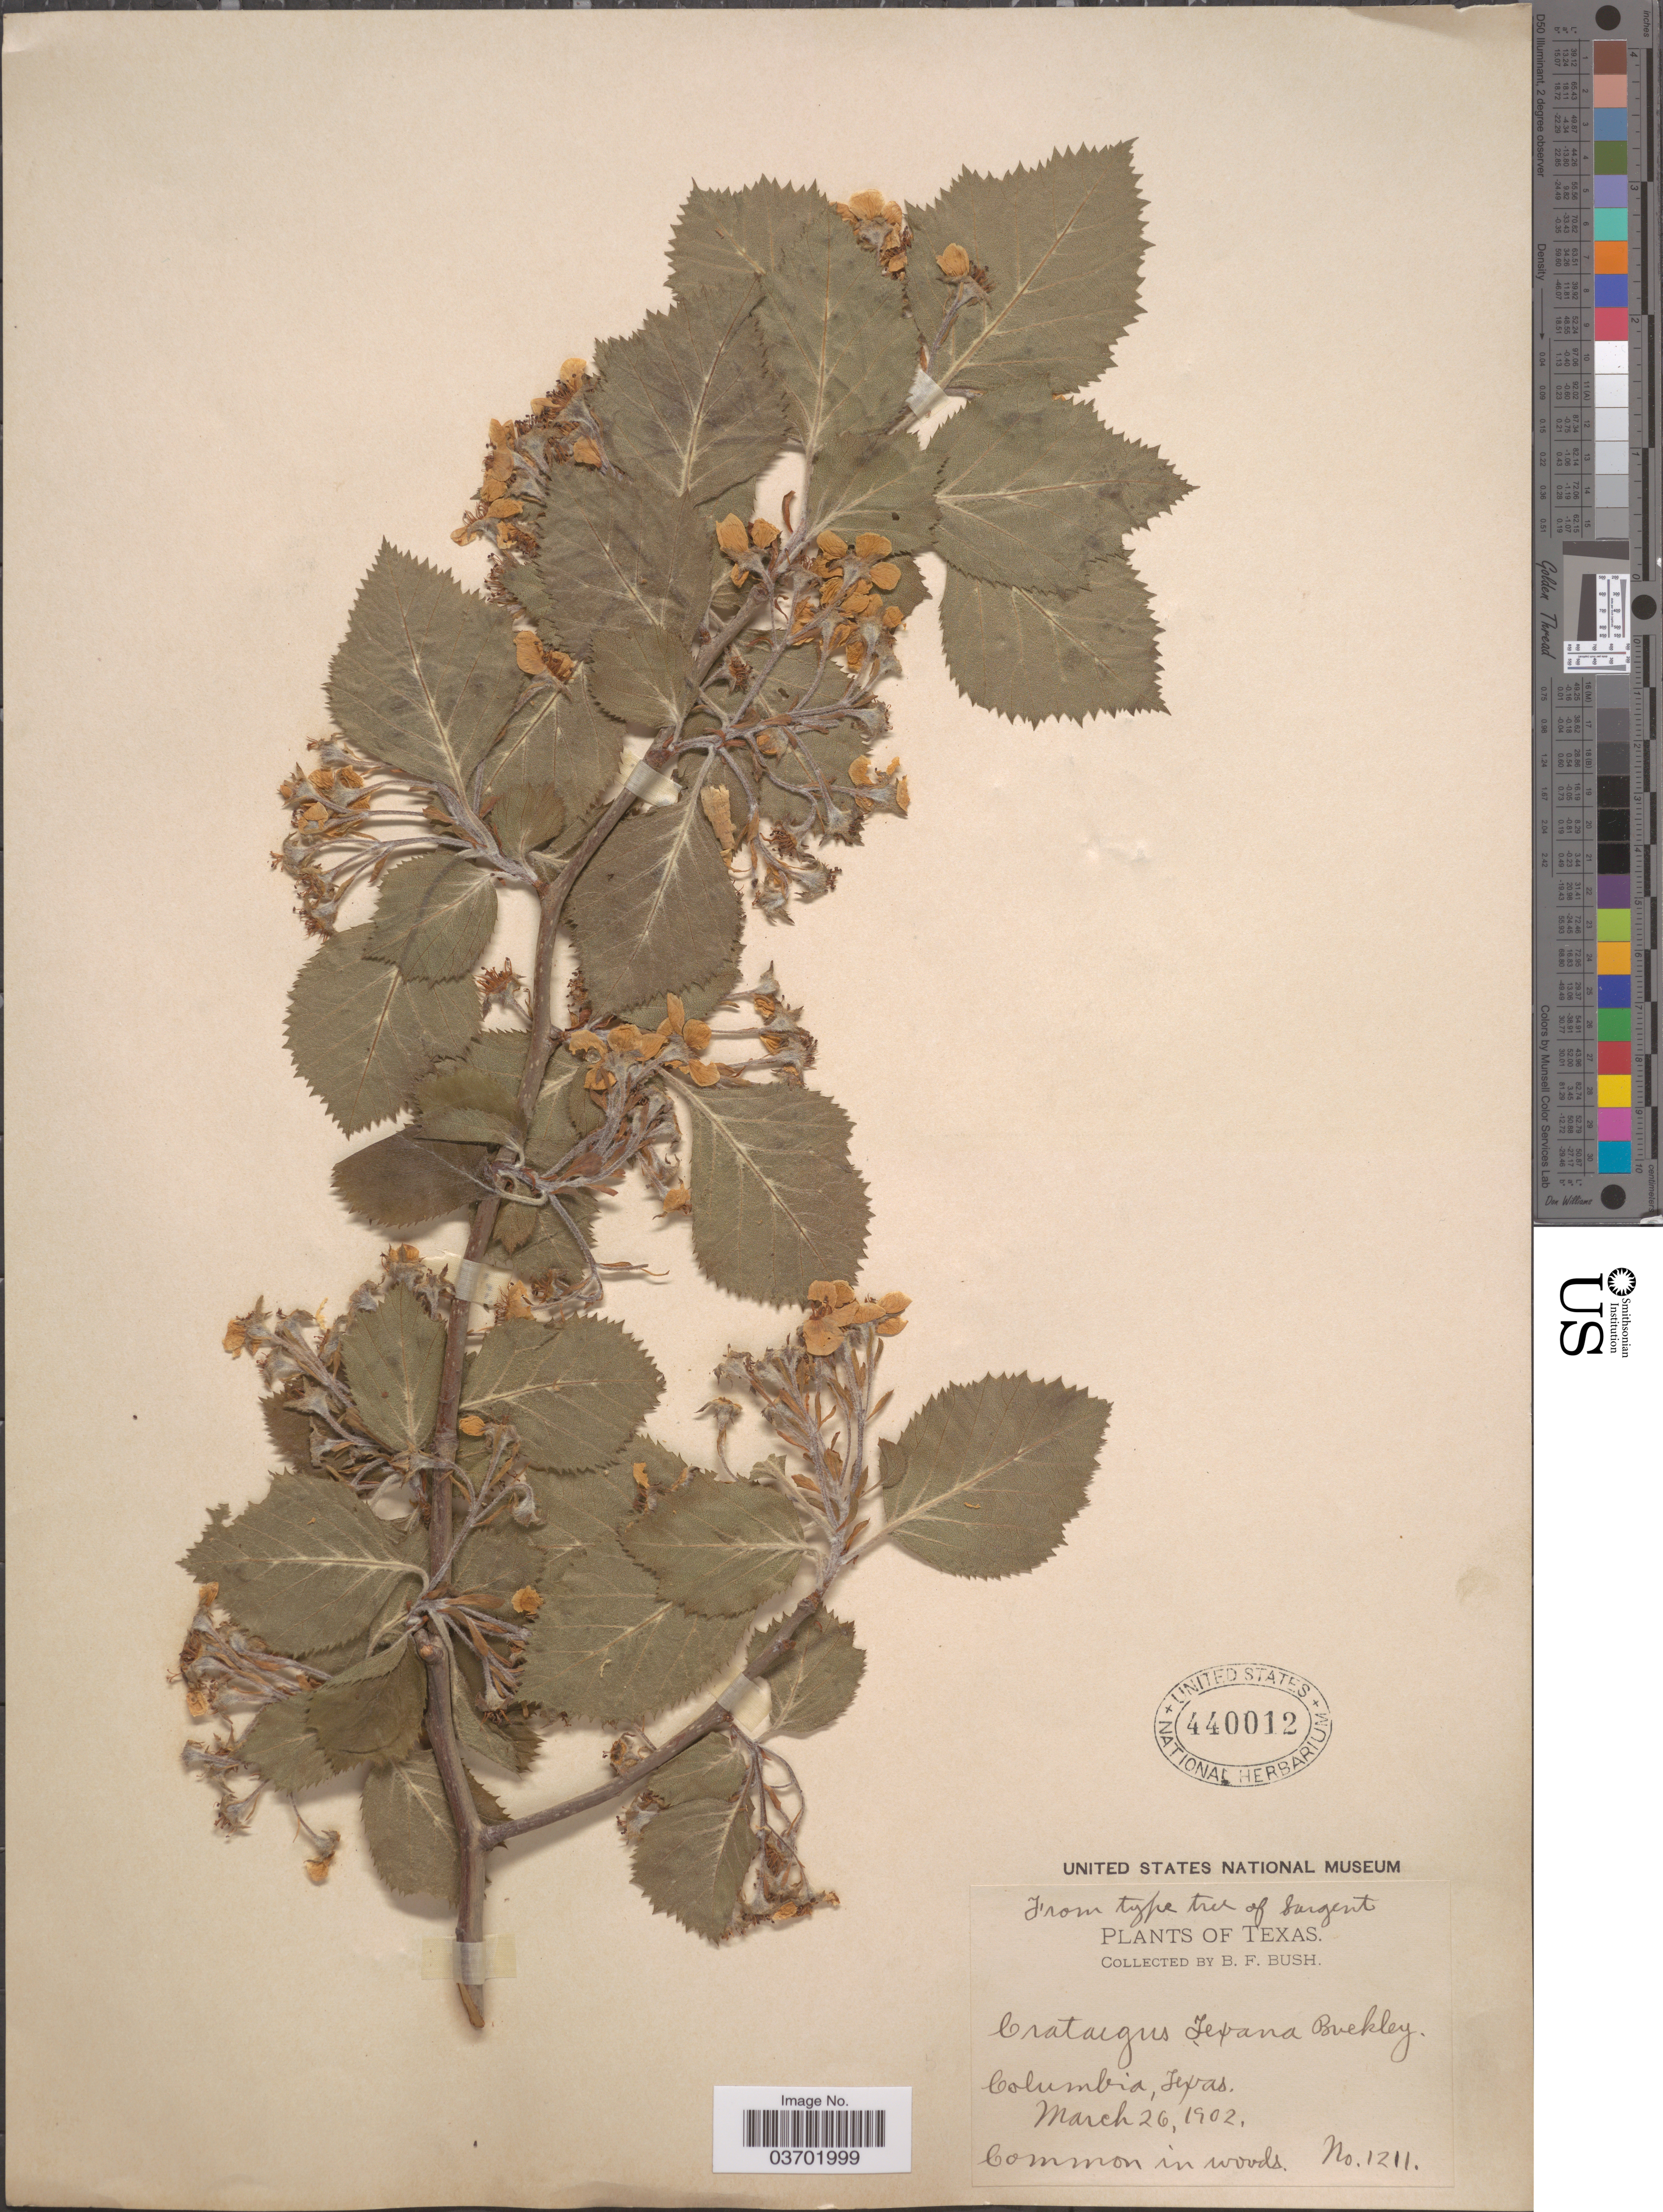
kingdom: Plantae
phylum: Tracheophyta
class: Magnoliopsida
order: Rosales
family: Rosaceae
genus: Crataegus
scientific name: Crataegus texana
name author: Buckley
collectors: B. F. Bush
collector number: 1211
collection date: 1902-03-26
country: United States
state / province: Texas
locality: Columbia.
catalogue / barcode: US 440012